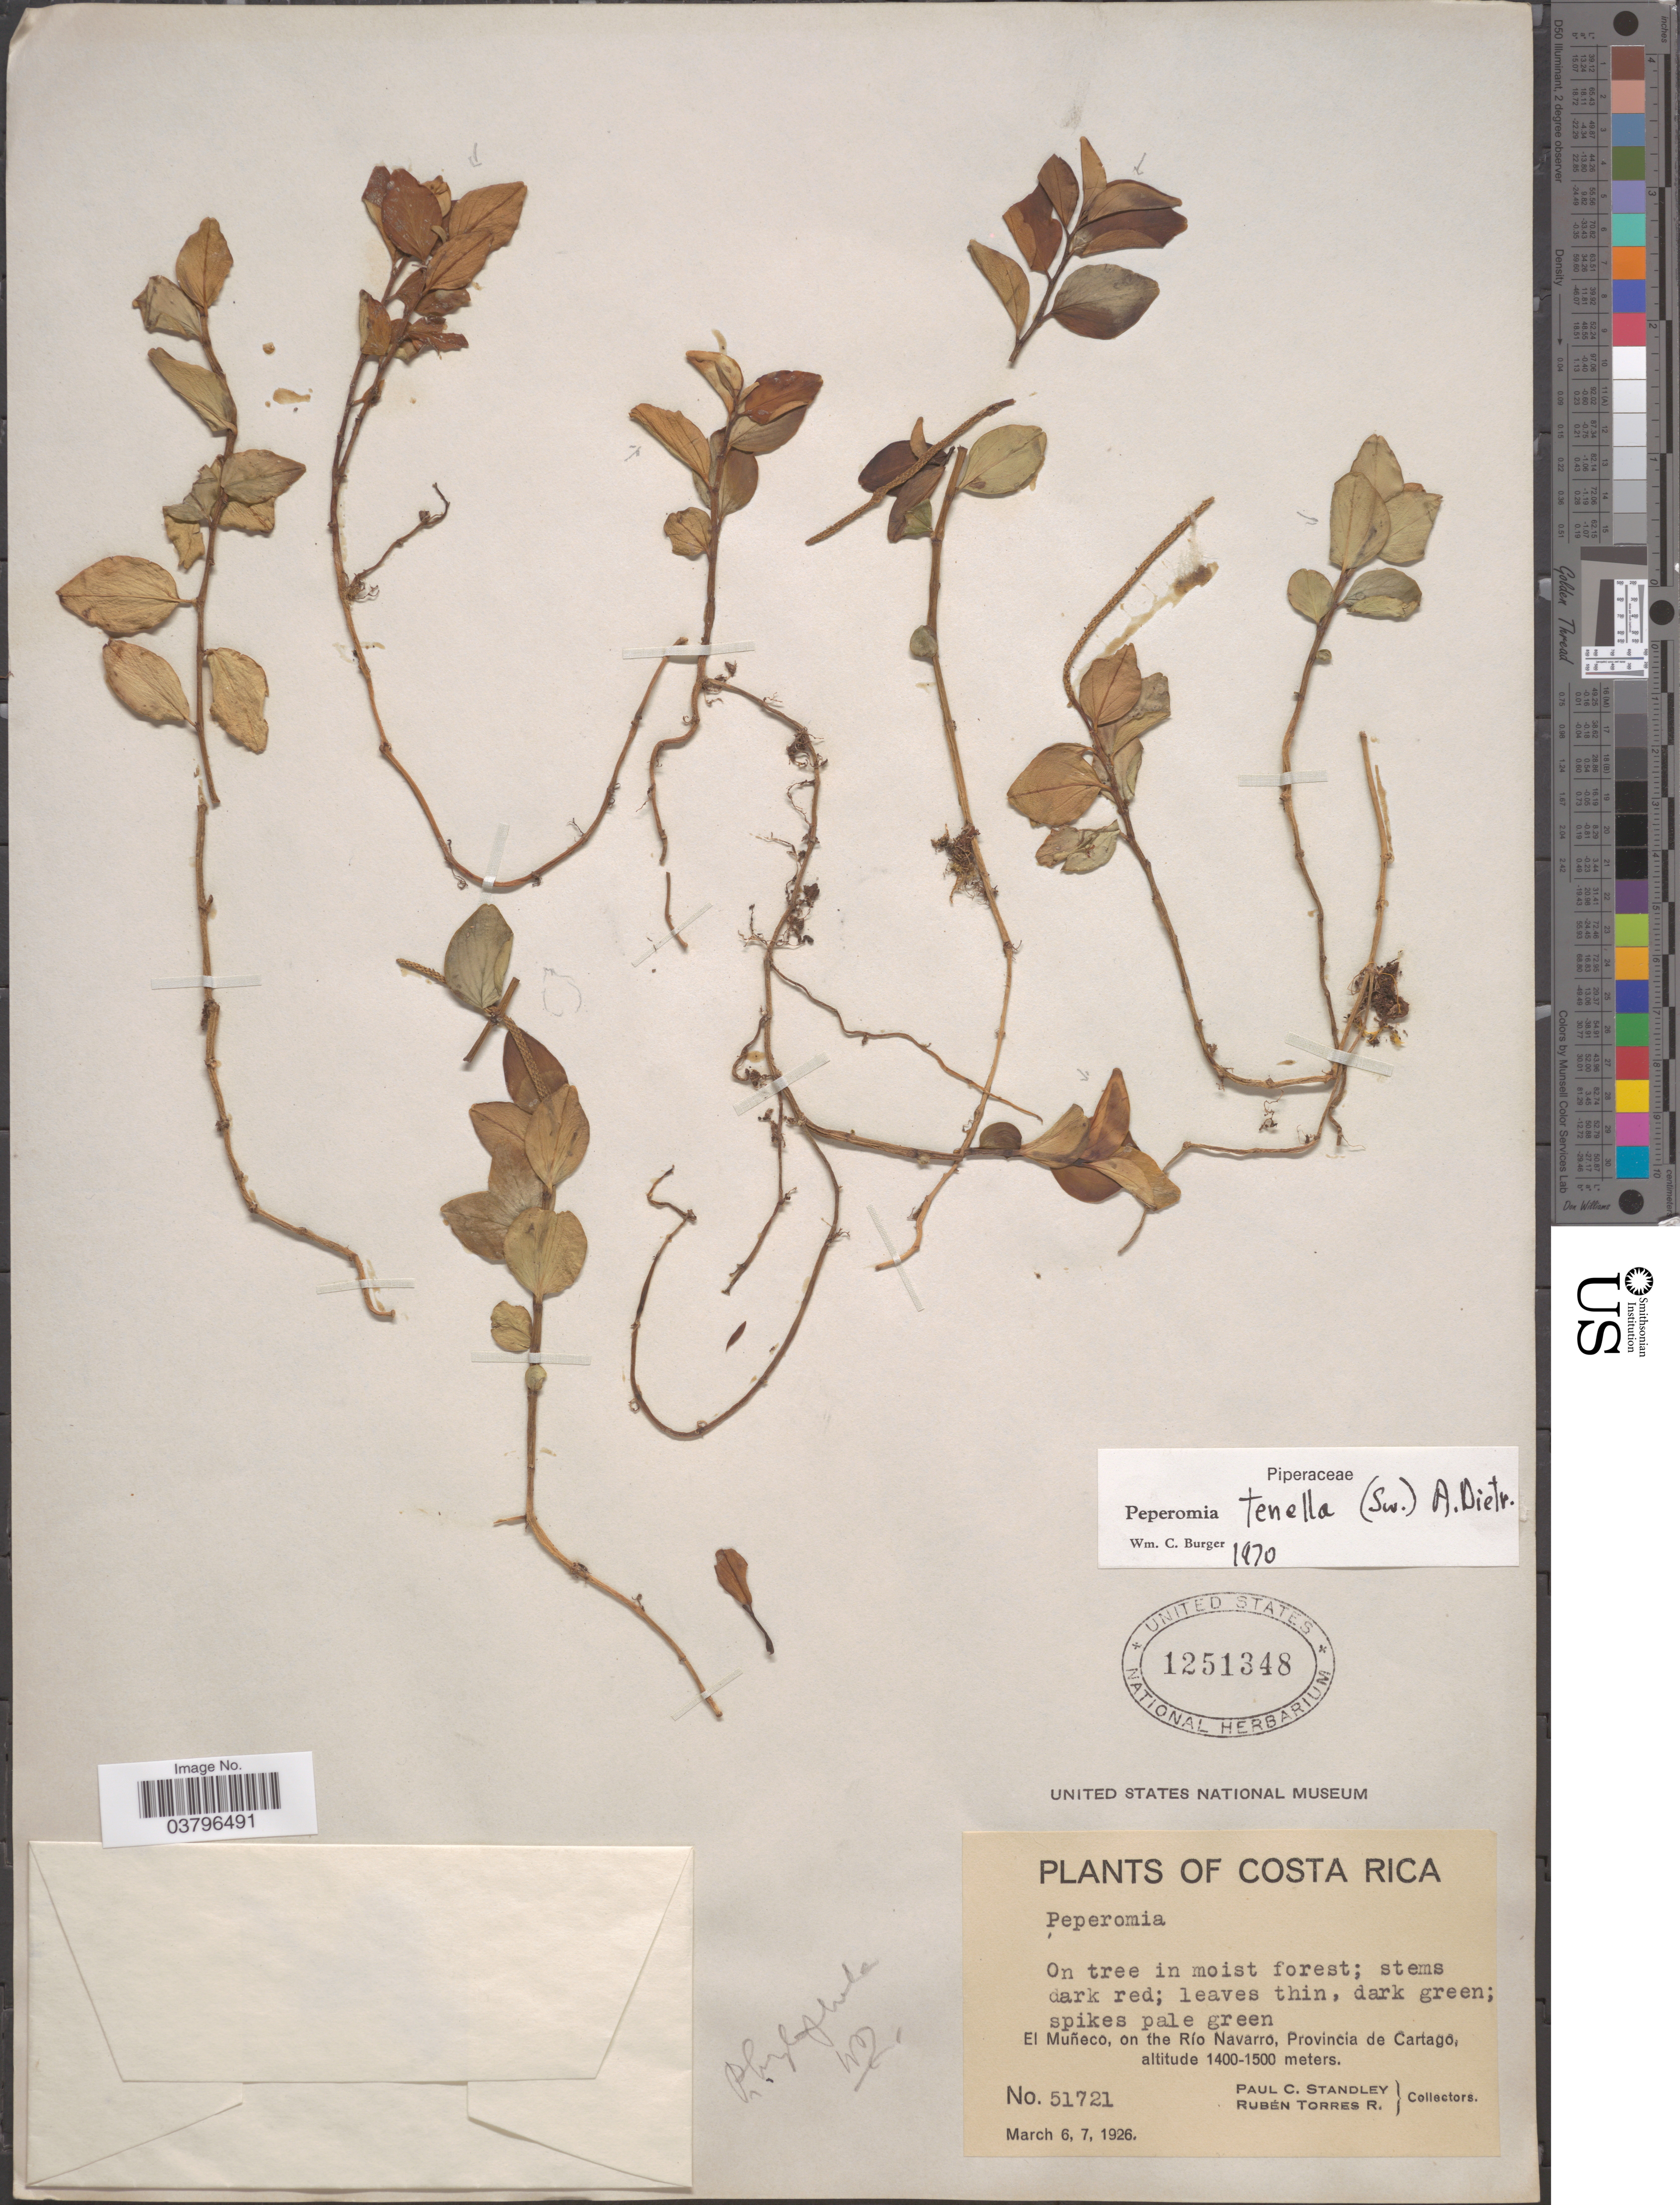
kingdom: Plantae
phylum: Tracheophyta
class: Magnoliopsida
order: Piperales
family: Piperaceae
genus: Peperomia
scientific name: Peperomia tenuipes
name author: Trel.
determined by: Jiménez, José Estaban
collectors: P. C. Standley & R. Torres Rojas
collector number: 51721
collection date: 1926-03-06/1926-03-07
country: Costa Rica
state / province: Cartago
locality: El Muñeco, on the Río Navarro.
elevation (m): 1400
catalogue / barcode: US 1251348